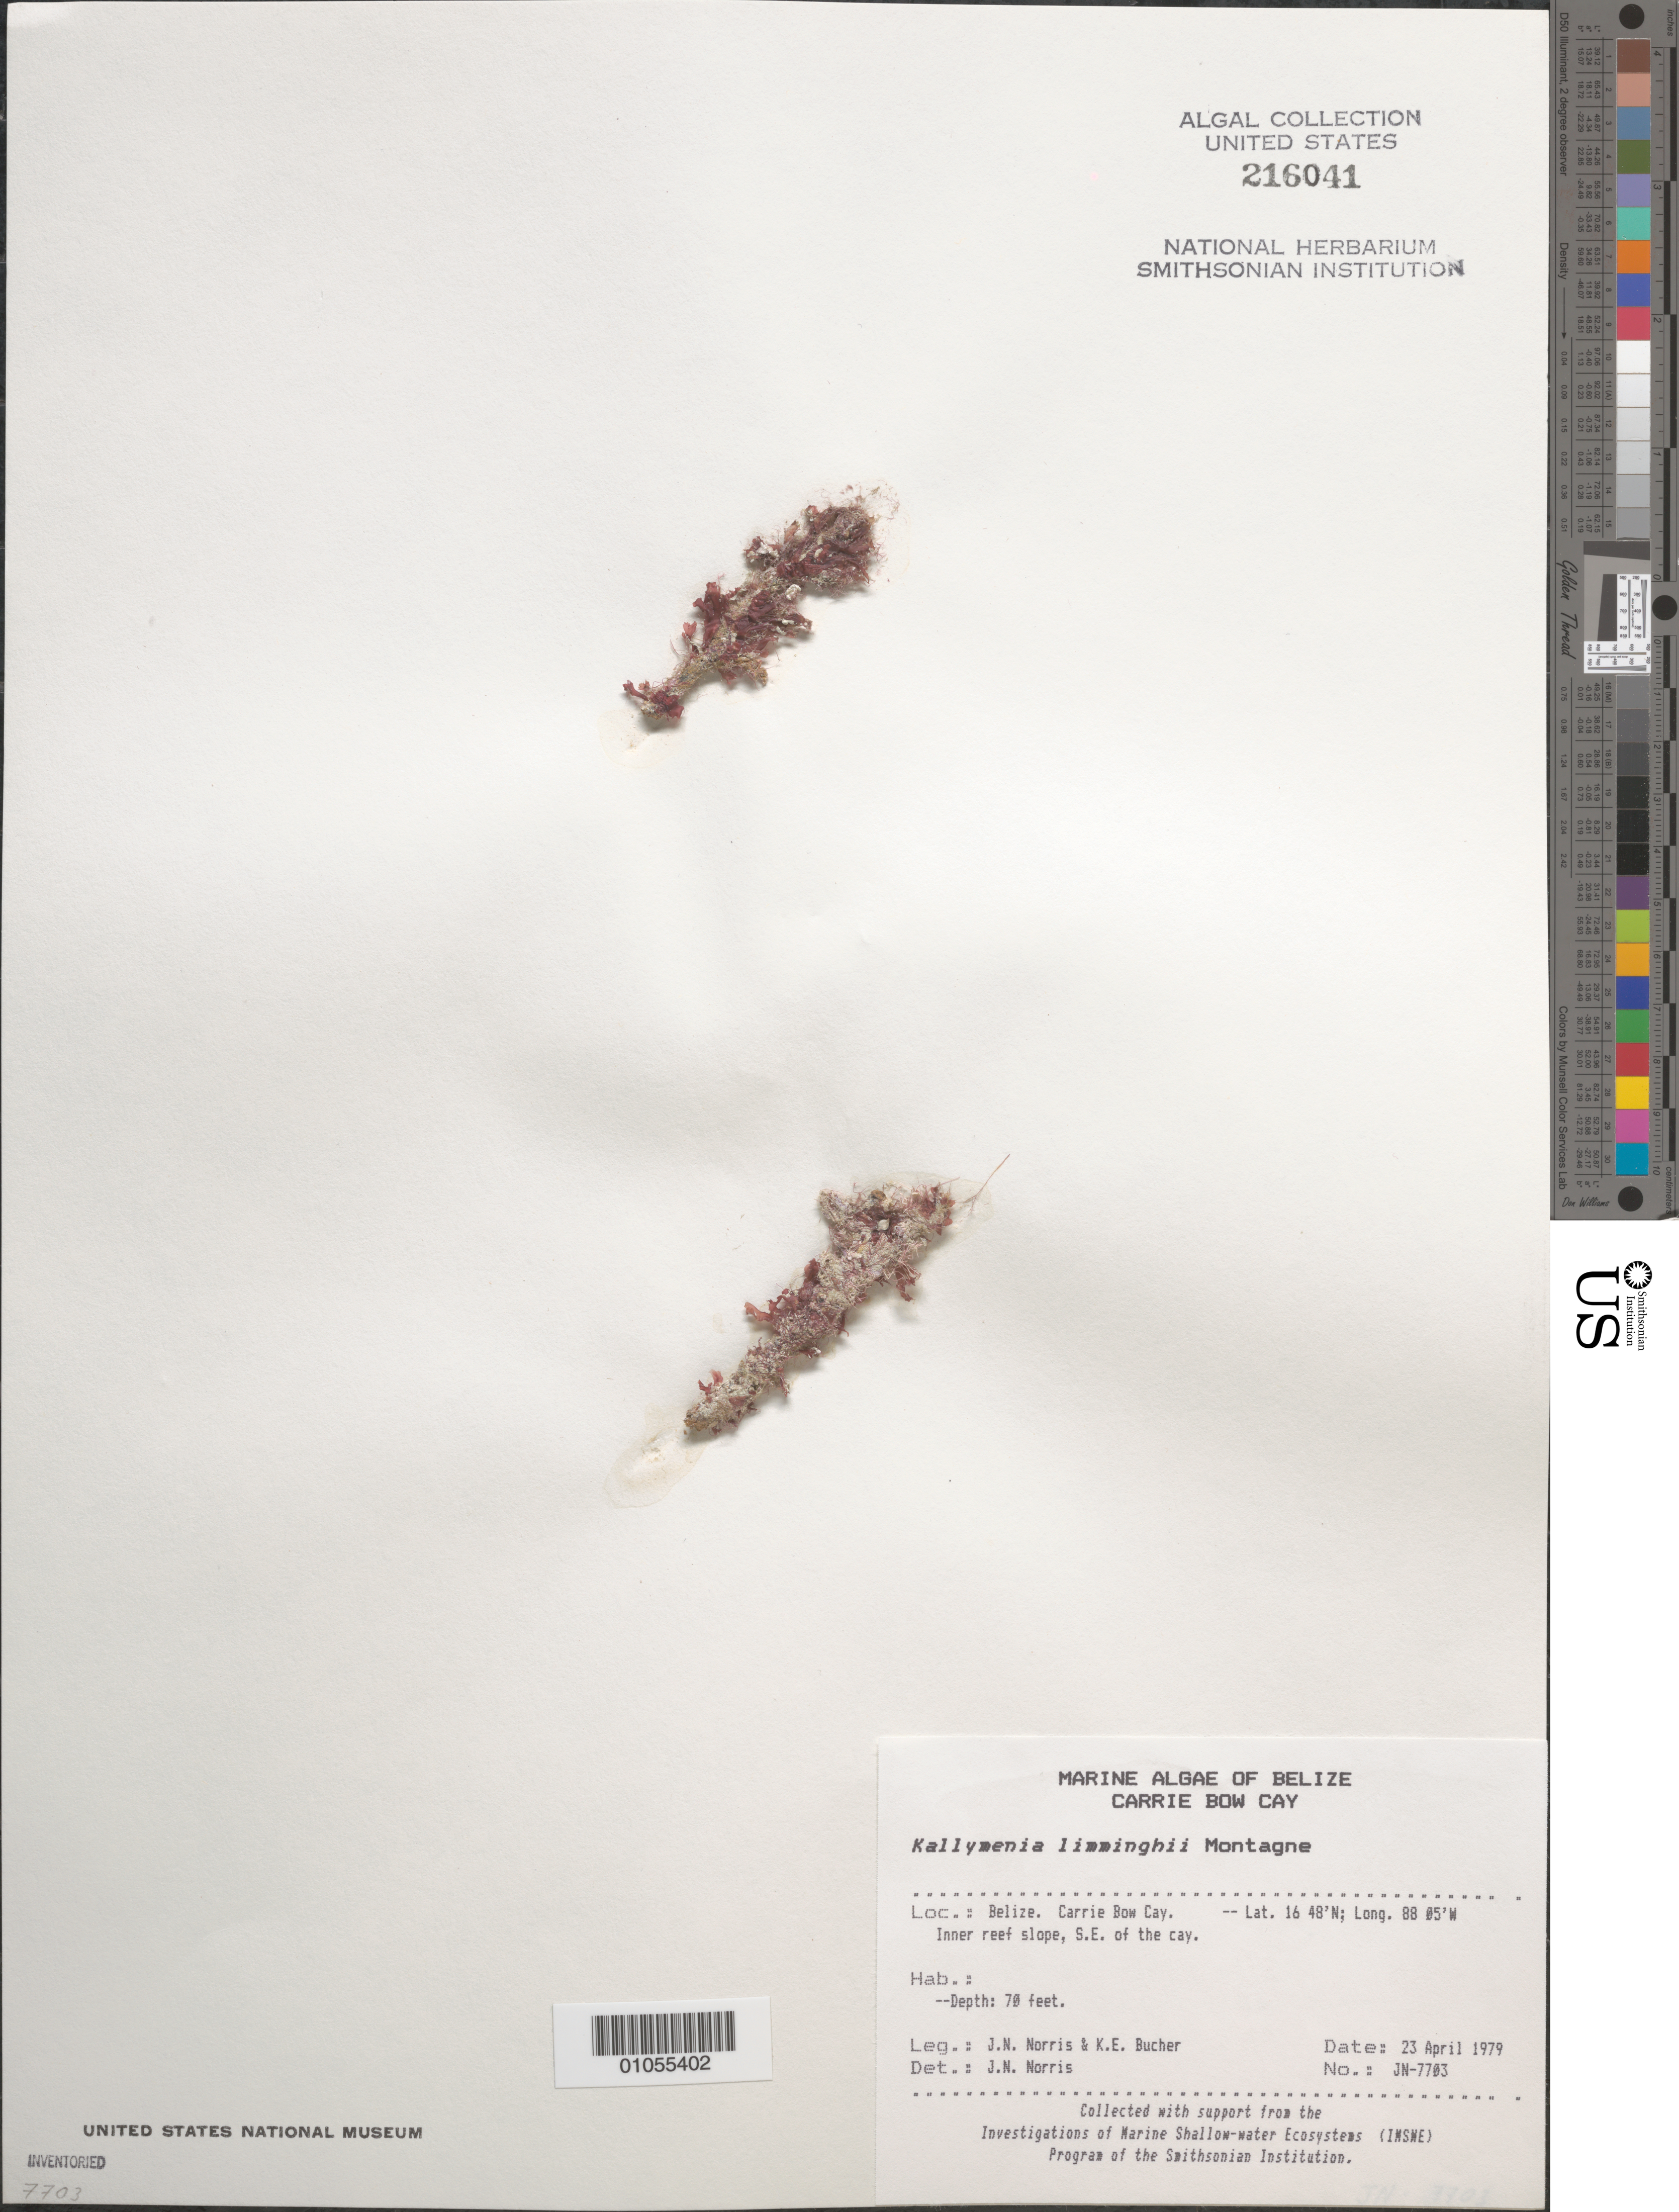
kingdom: Plantae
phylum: Rhodophyta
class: Florideophyceae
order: Gigartinales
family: Kallymeniaceae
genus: Kallymenia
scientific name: Kallymenia limminghei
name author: Mont.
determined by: Norris, James N.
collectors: J. N. Norris & K. E. Bucher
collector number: JN-7703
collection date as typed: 23 Apr 1979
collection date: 1979-04-23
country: Belize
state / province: Stann Creek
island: Carrie Bow Cay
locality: Southeast of Carrie Bow Cay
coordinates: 16 48'N, 88 05'W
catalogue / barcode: US 216041